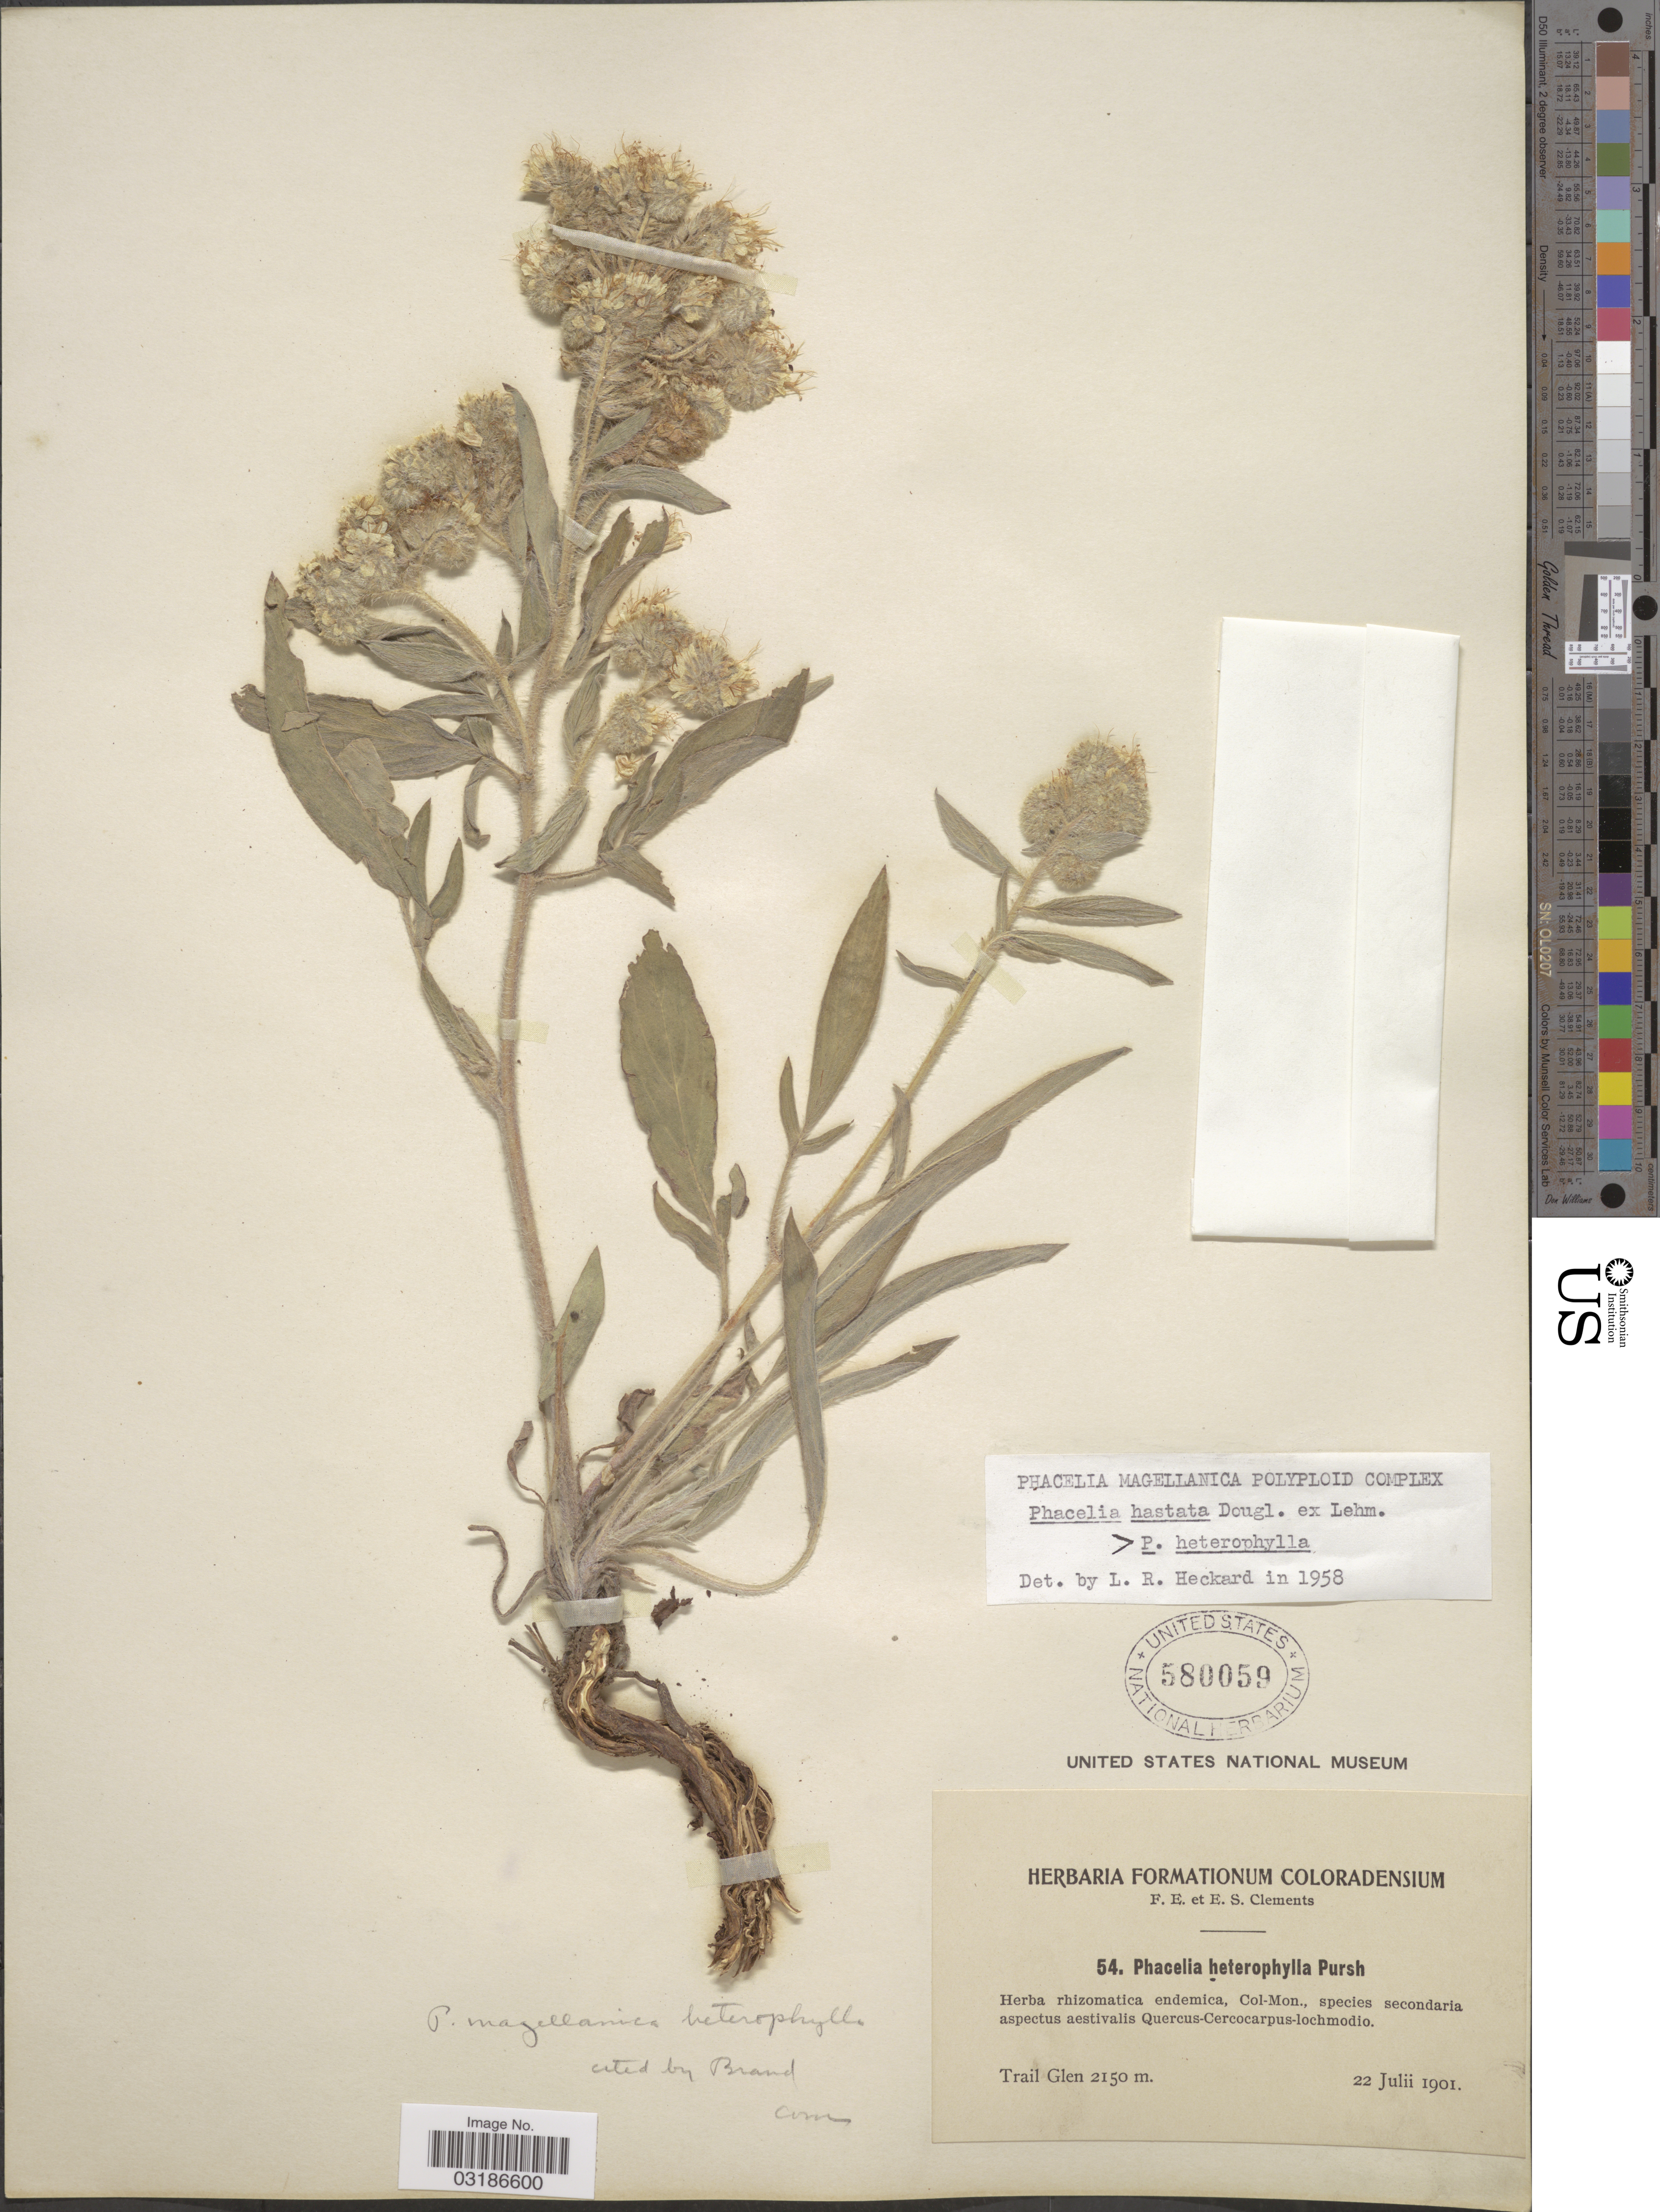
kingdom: Plantae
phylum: Tracheophyta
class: Magnoliopsida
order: Boraginales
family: Hydrophyllaceae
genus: Phacelia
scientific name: Phacelia hastata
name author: Douglas ex Lehm.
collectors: F. E. Clements & E. S. Clements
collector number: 54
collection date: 1901-07-22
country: United States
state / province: Colorado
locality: Trail Glen.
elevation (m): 2150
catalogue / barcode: US 580059